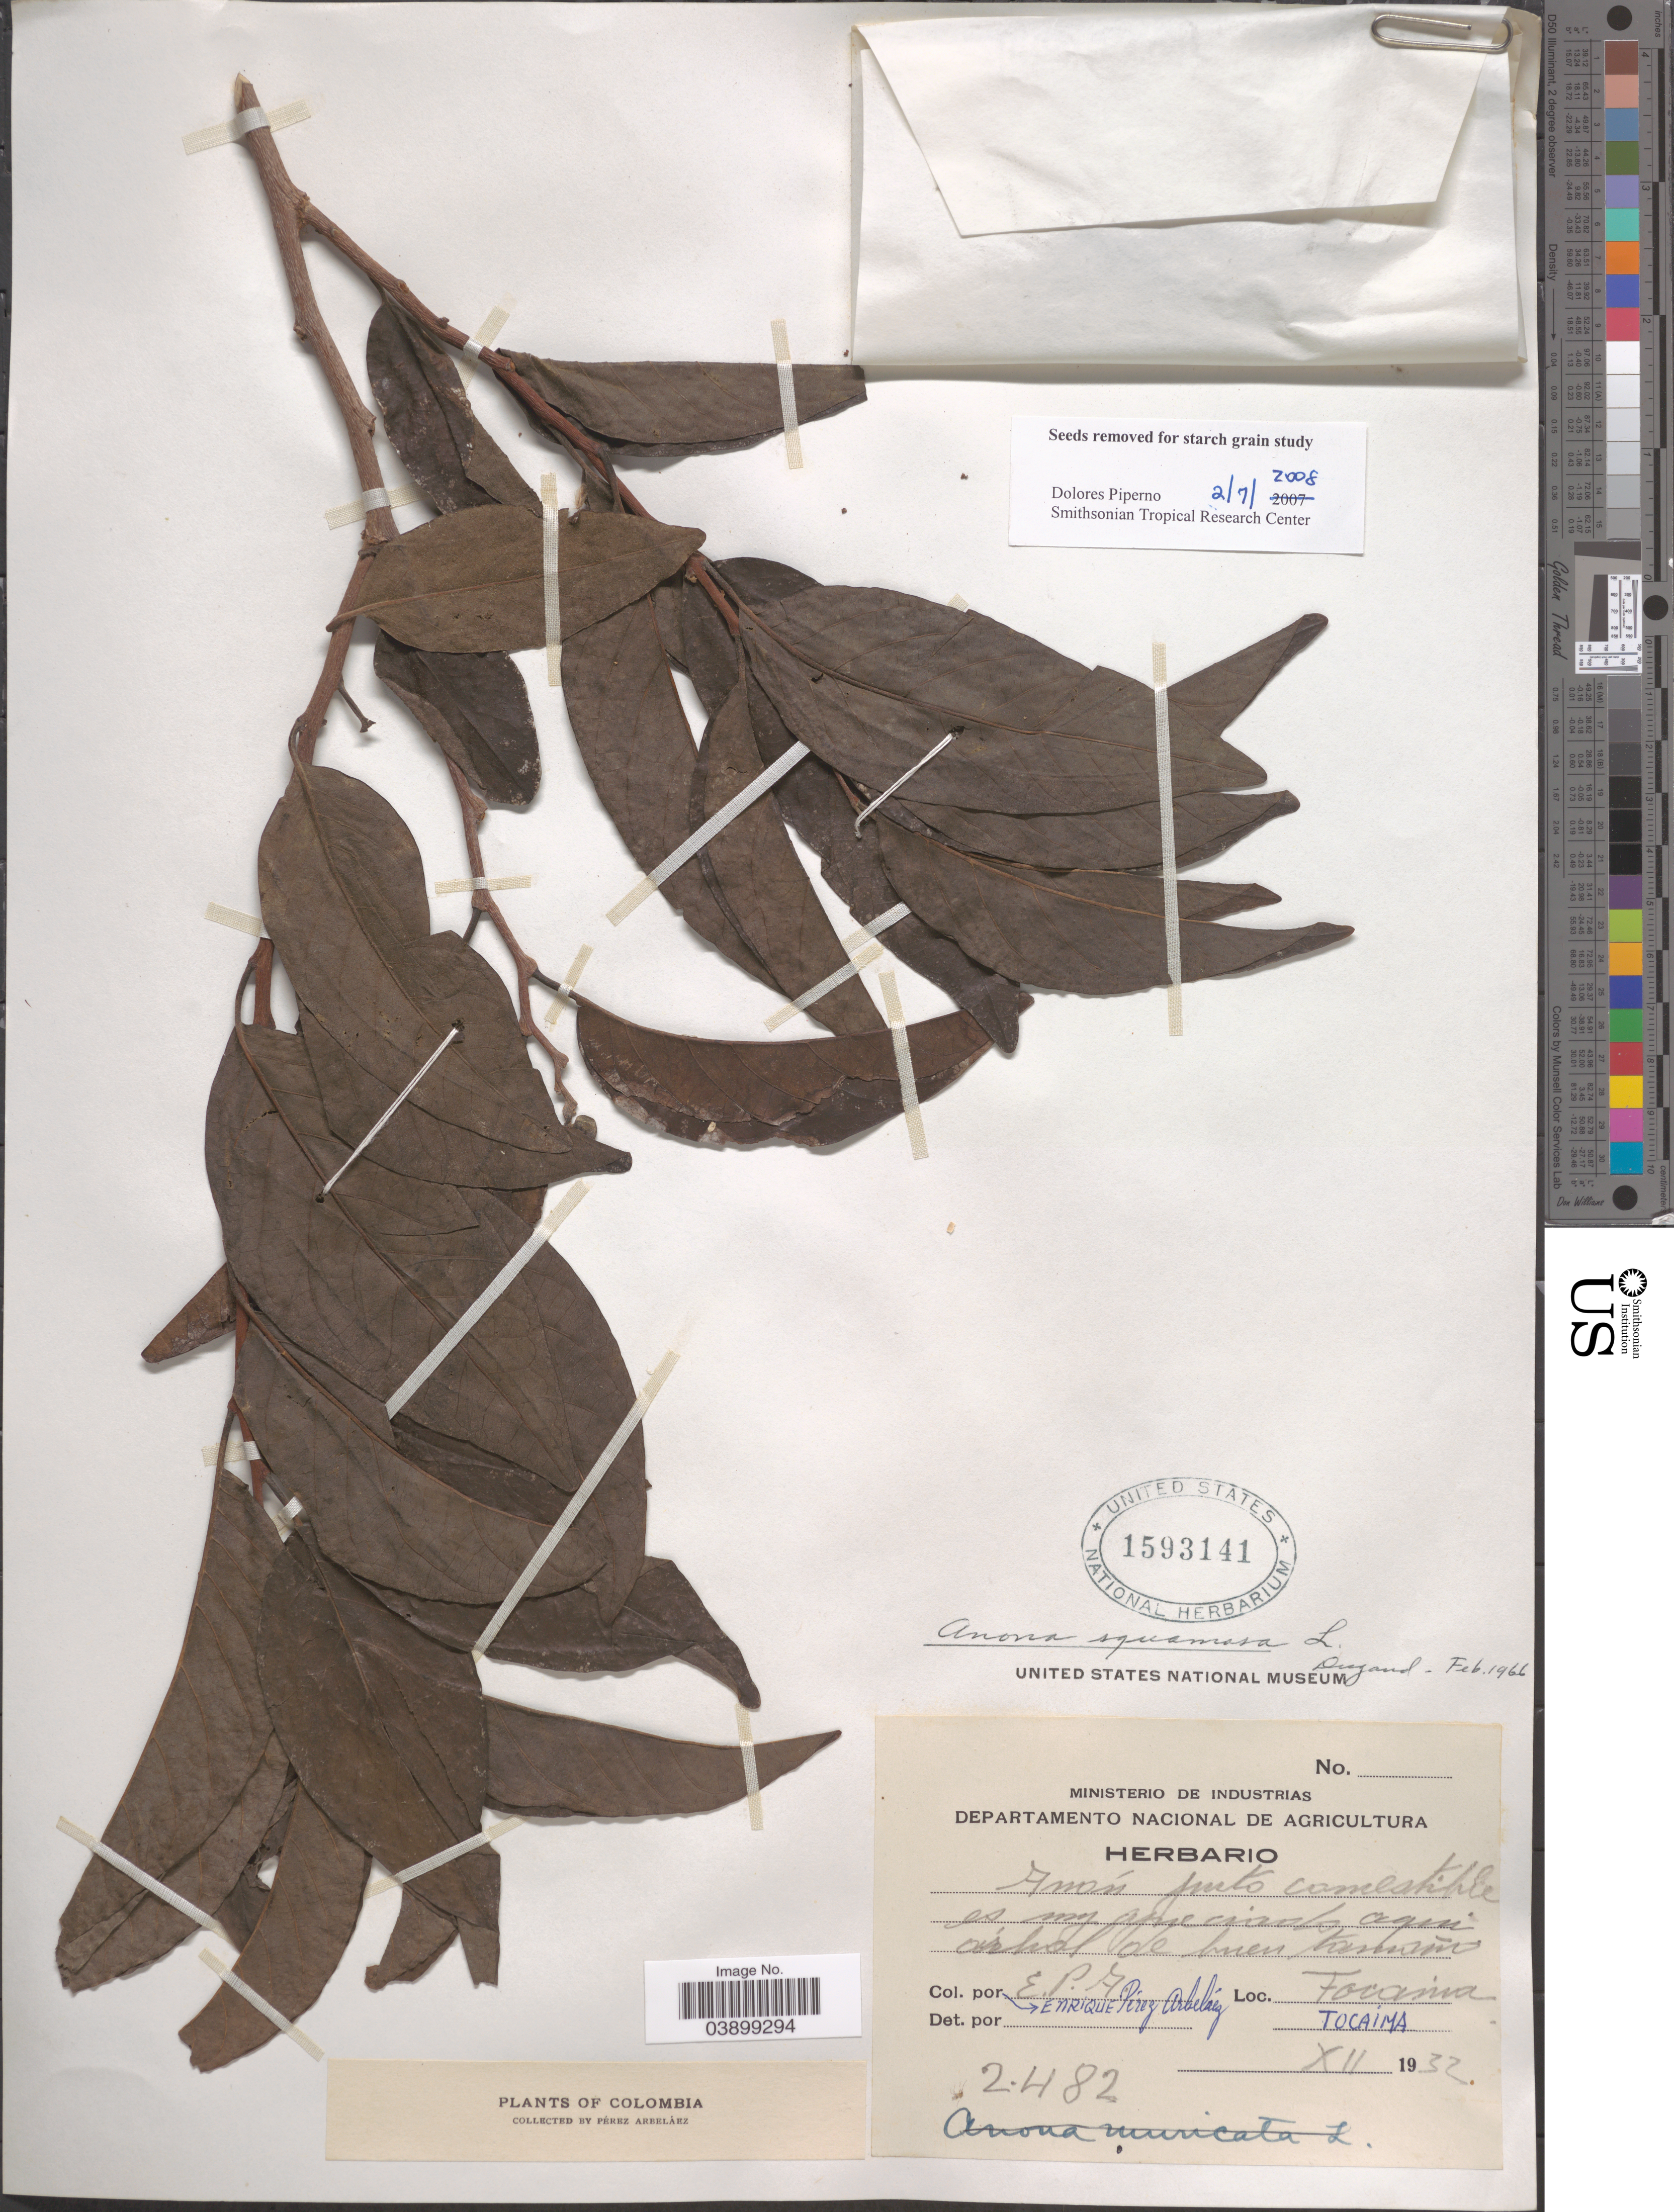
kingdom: Plantae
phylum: Tracheophyta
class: Magnoliopsida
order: Magnoliales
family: Annonaceae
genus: Annona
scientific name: Annona squamosa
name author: L.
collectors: E. Pérez Arbeláez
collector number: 2482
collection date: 1932-12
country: Colombia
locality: Tocaima.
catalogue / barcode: US 1593141